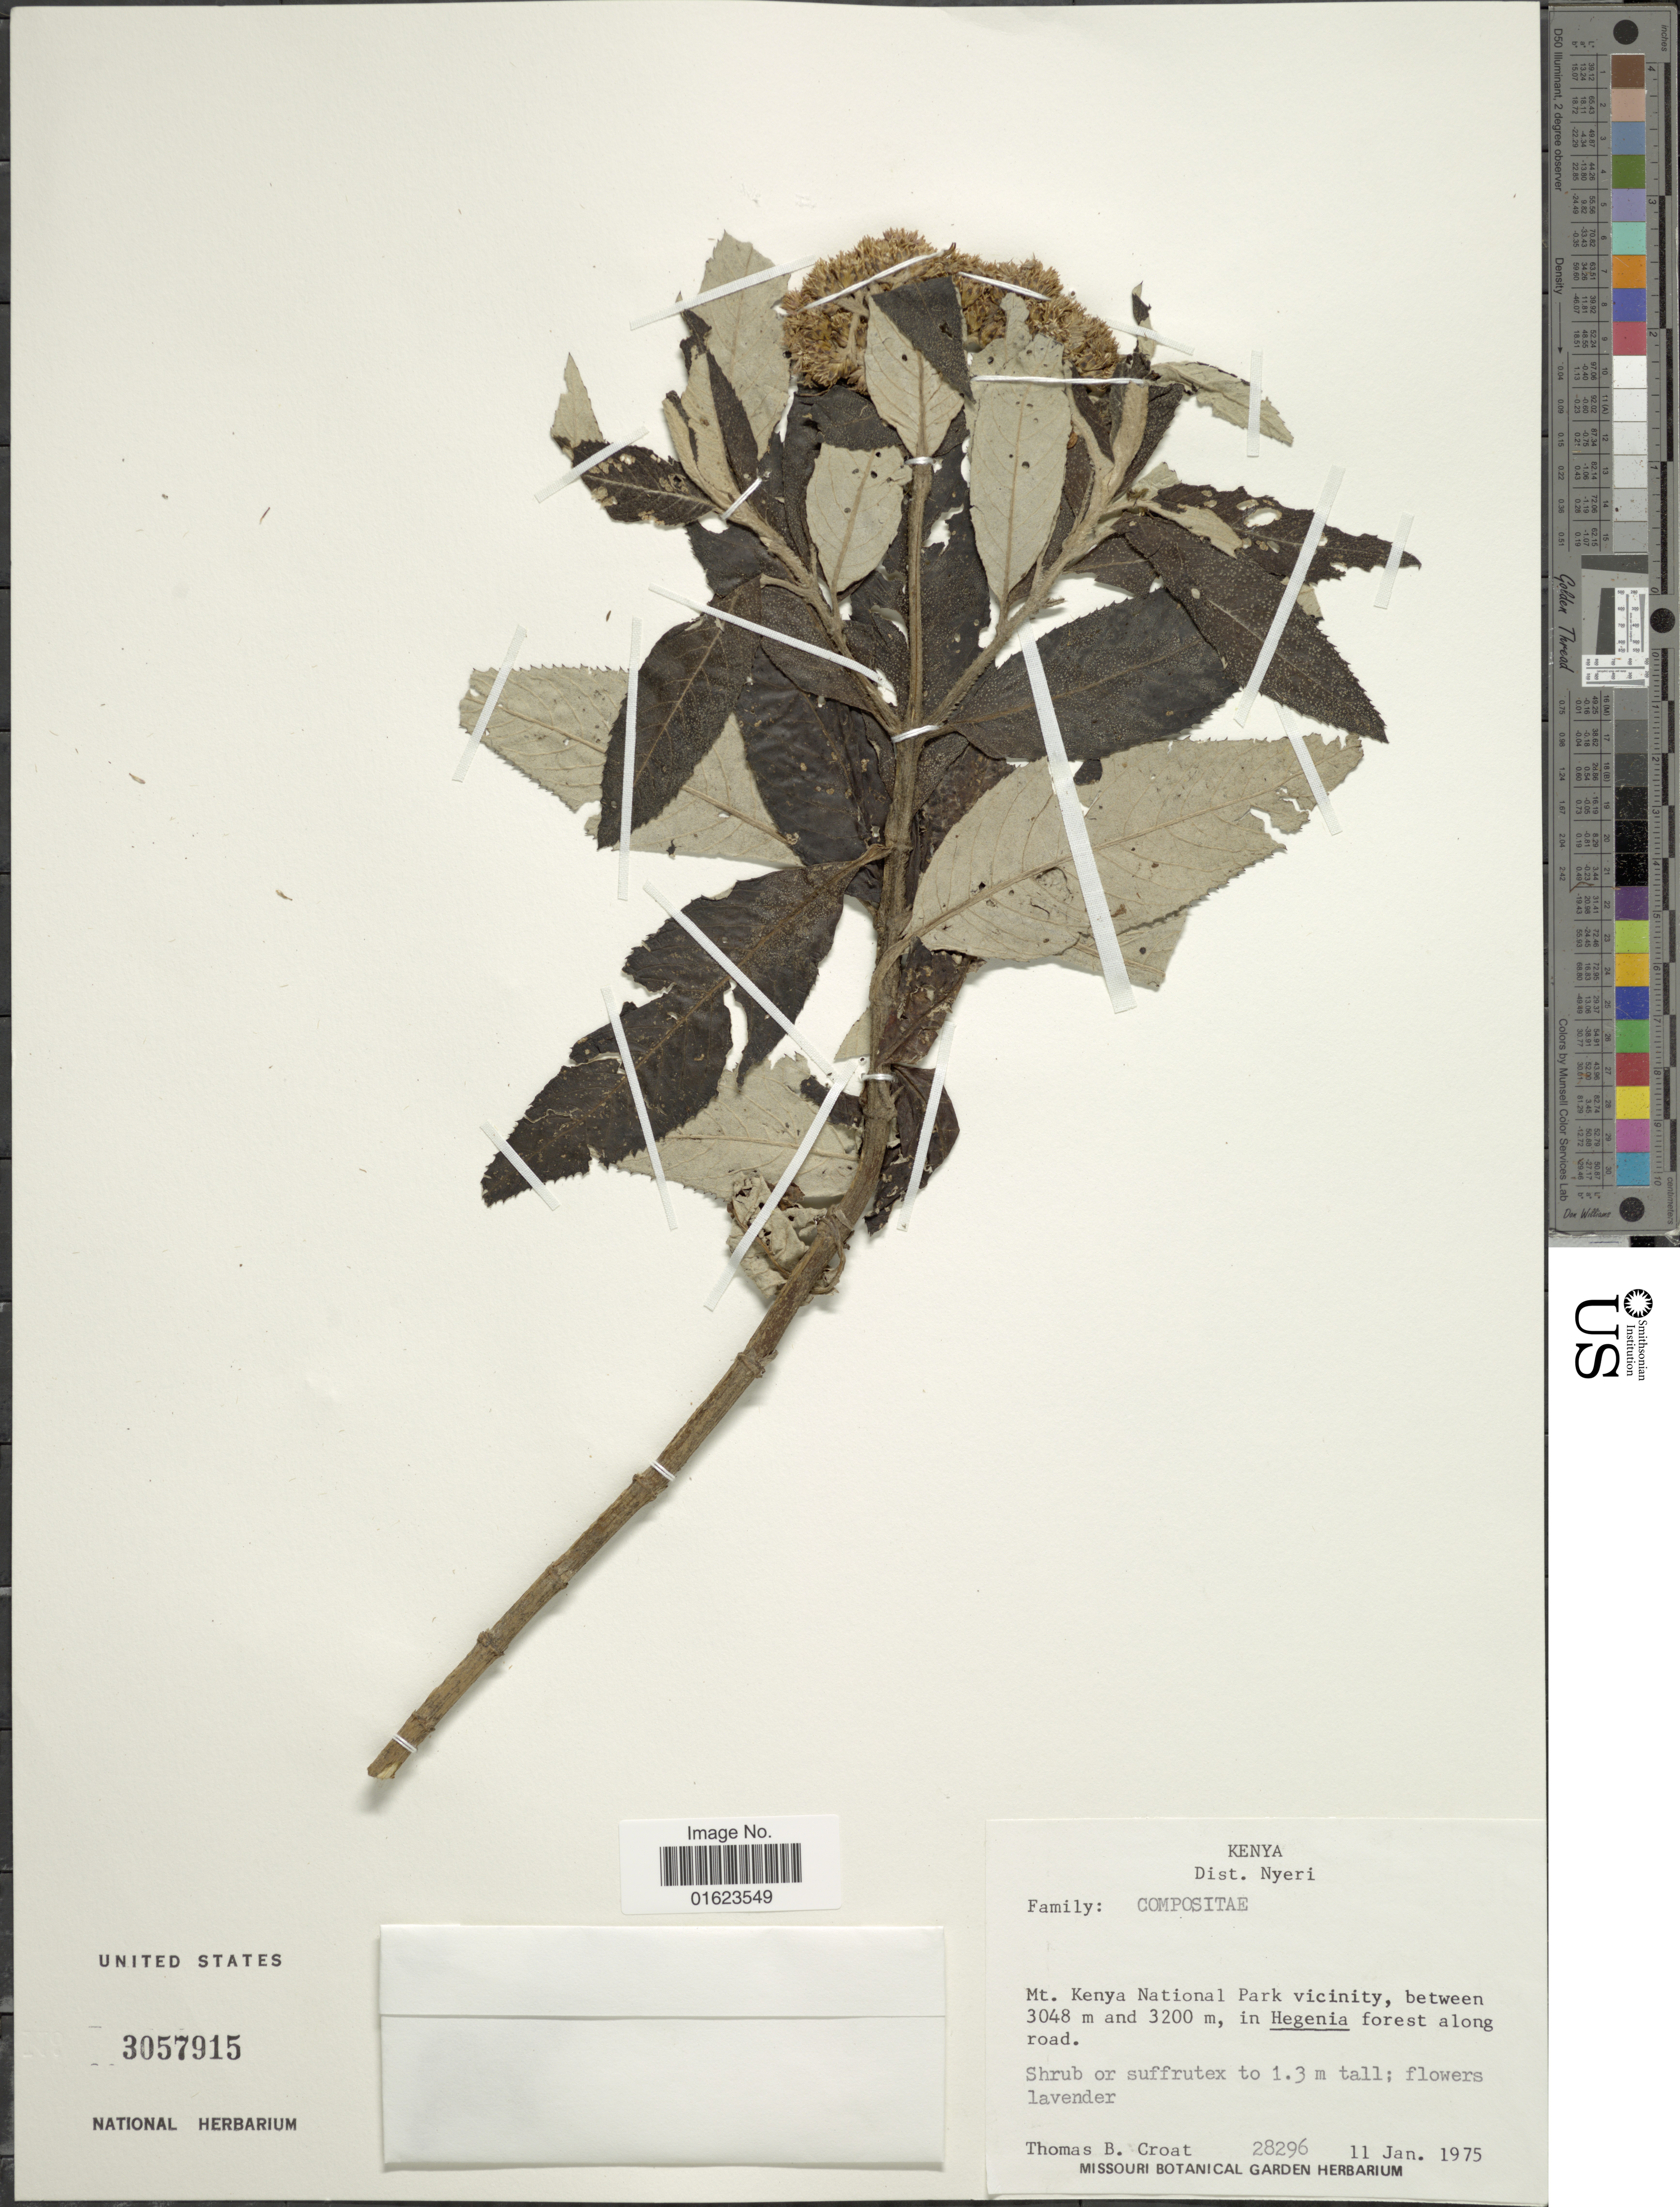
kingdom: Plantae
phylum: Tracheophyta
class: Magnoliopsida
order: Asterales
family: Asteraceae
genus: Bothriocline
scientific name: Bothriocline fusca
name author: (S. Moore) M.G. Gilbert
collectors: T. B. Croat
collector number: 28296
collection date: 1975-01-11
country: Kenya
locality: Kenya. Dist. Nyeri. Mt. Kenya National Park vicinity, in Hegenia forest along road.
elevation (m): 3048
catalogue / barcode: US 3057915